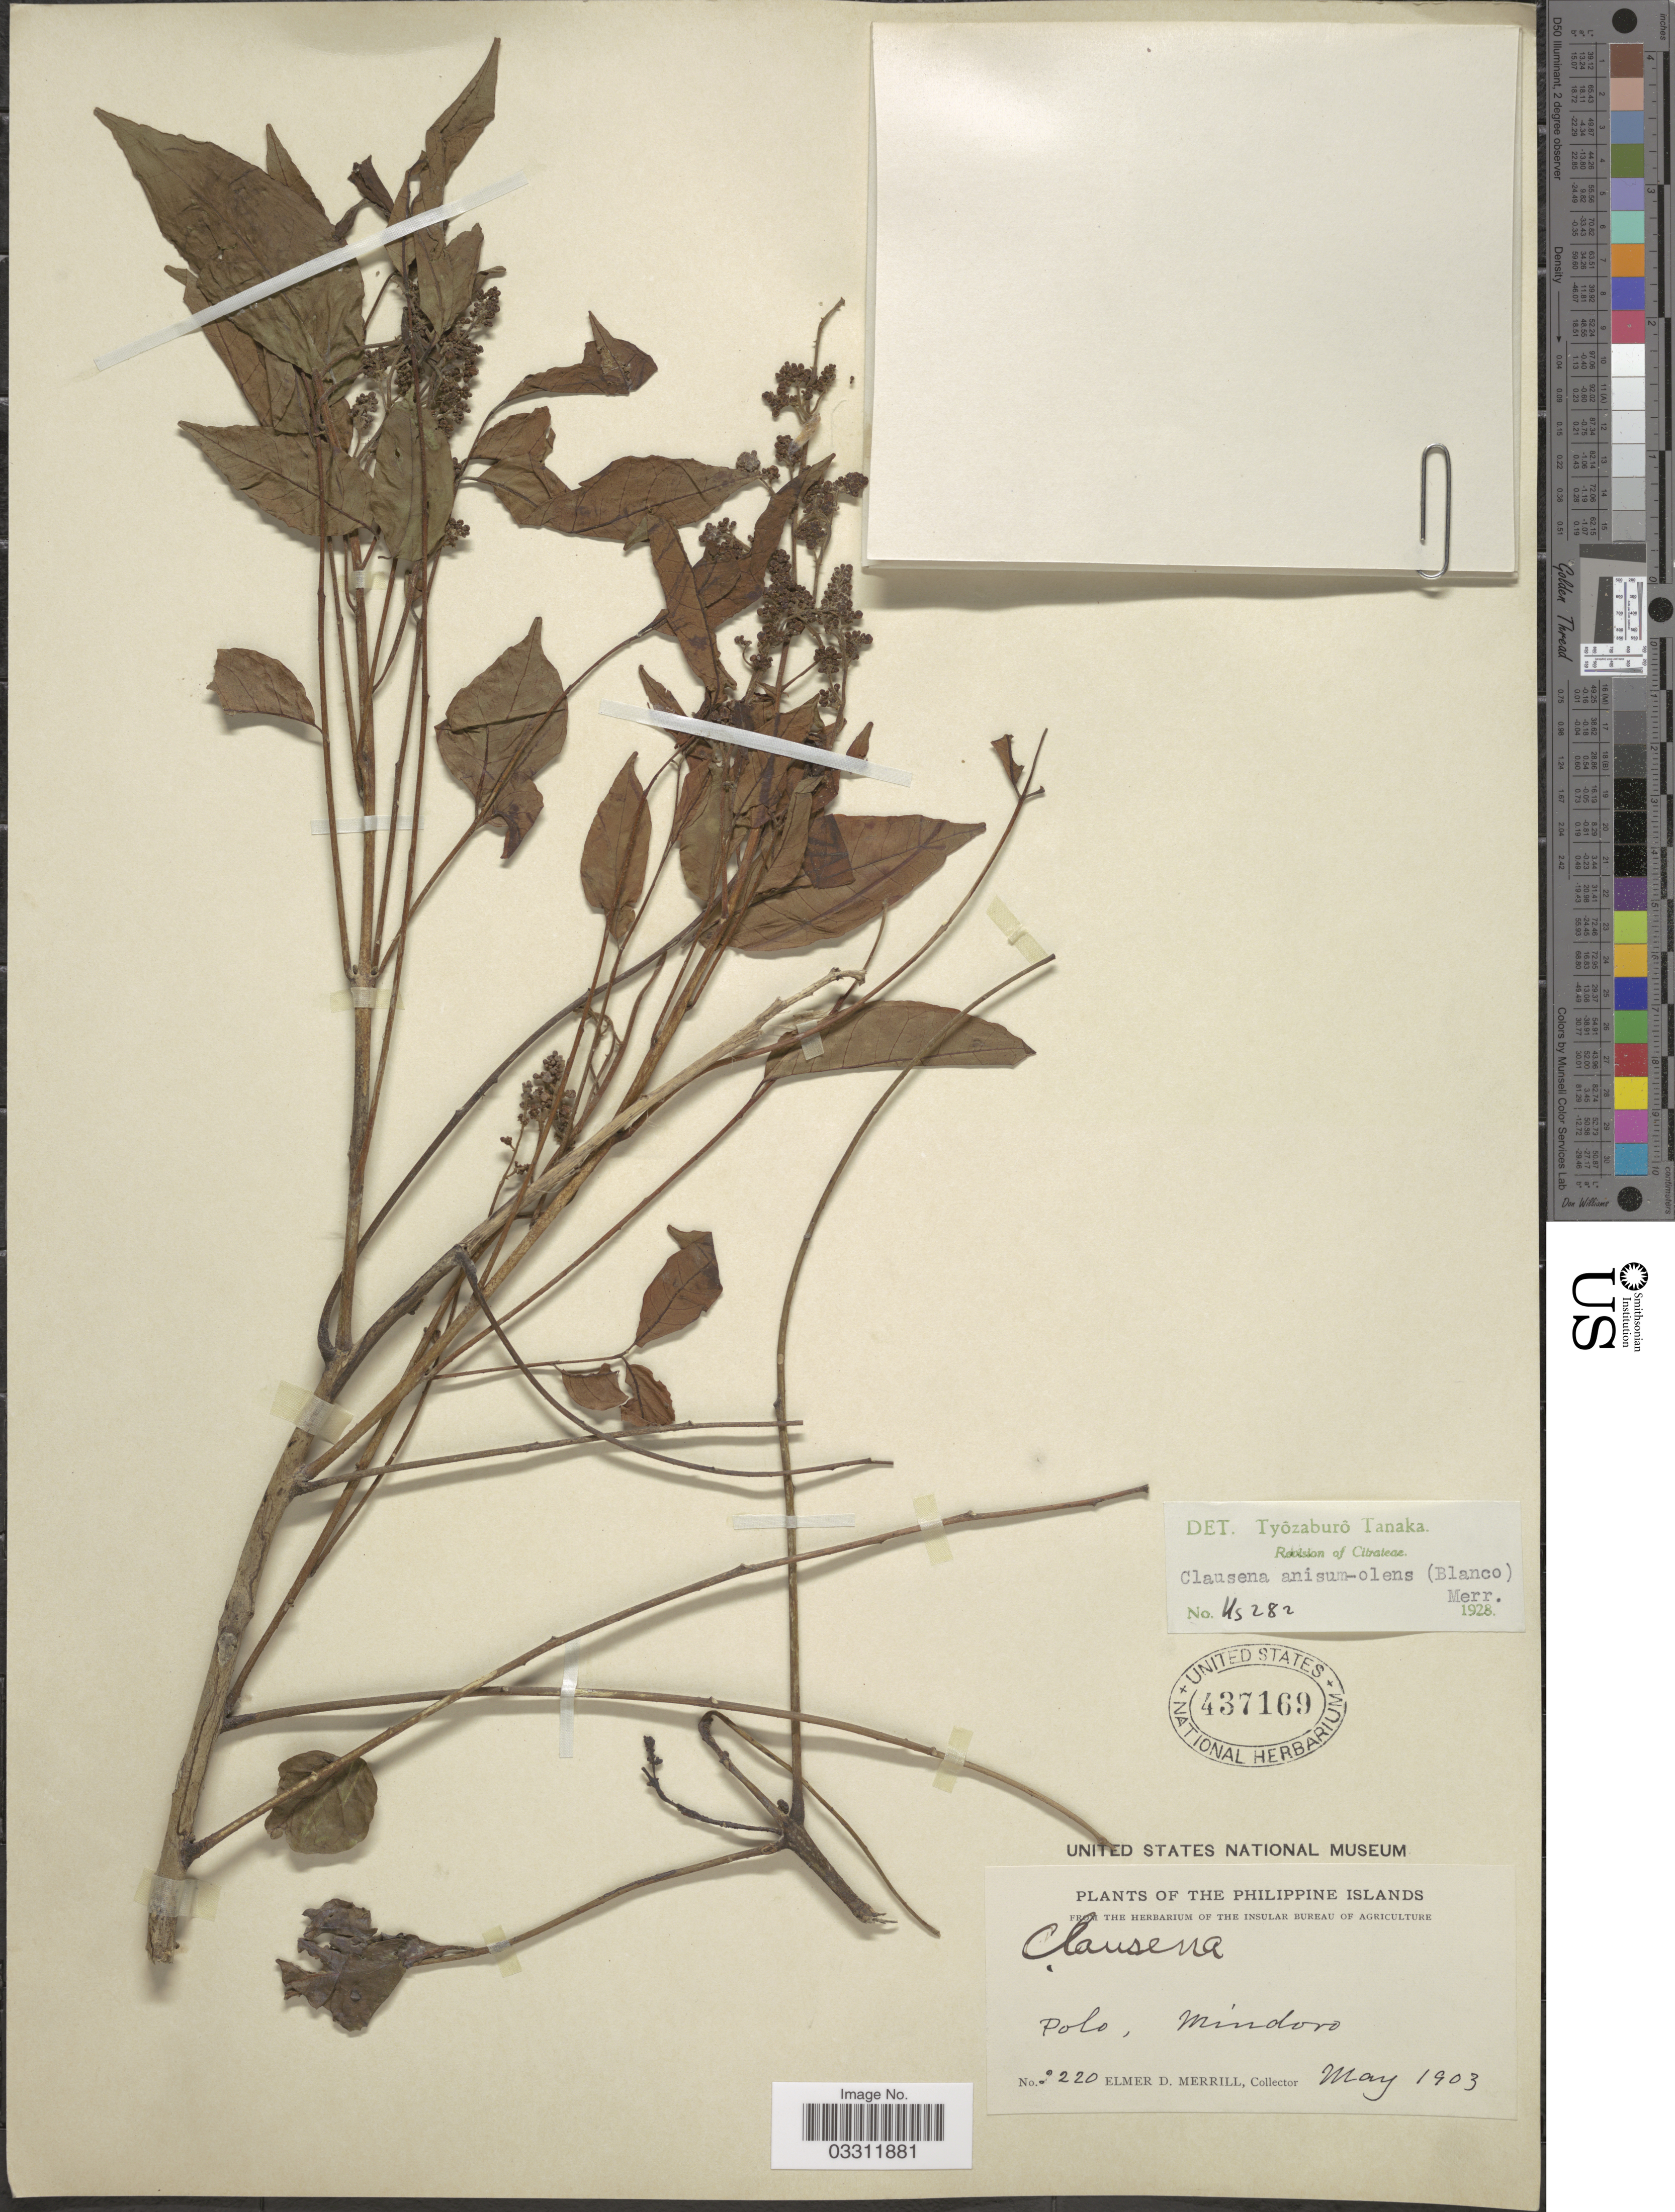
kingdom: Plantae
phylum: Tracheophyta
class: Magnoliopsida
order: Sapindales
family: Rutaceae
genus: Clausena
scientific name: Clausena anisum-olens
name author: (Blume) Merr.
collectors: E. D. Merrill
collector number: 220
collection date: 1903-05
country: Philippines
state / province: Mimaropa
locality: Polo, Mindoro.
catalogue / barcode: US 437169